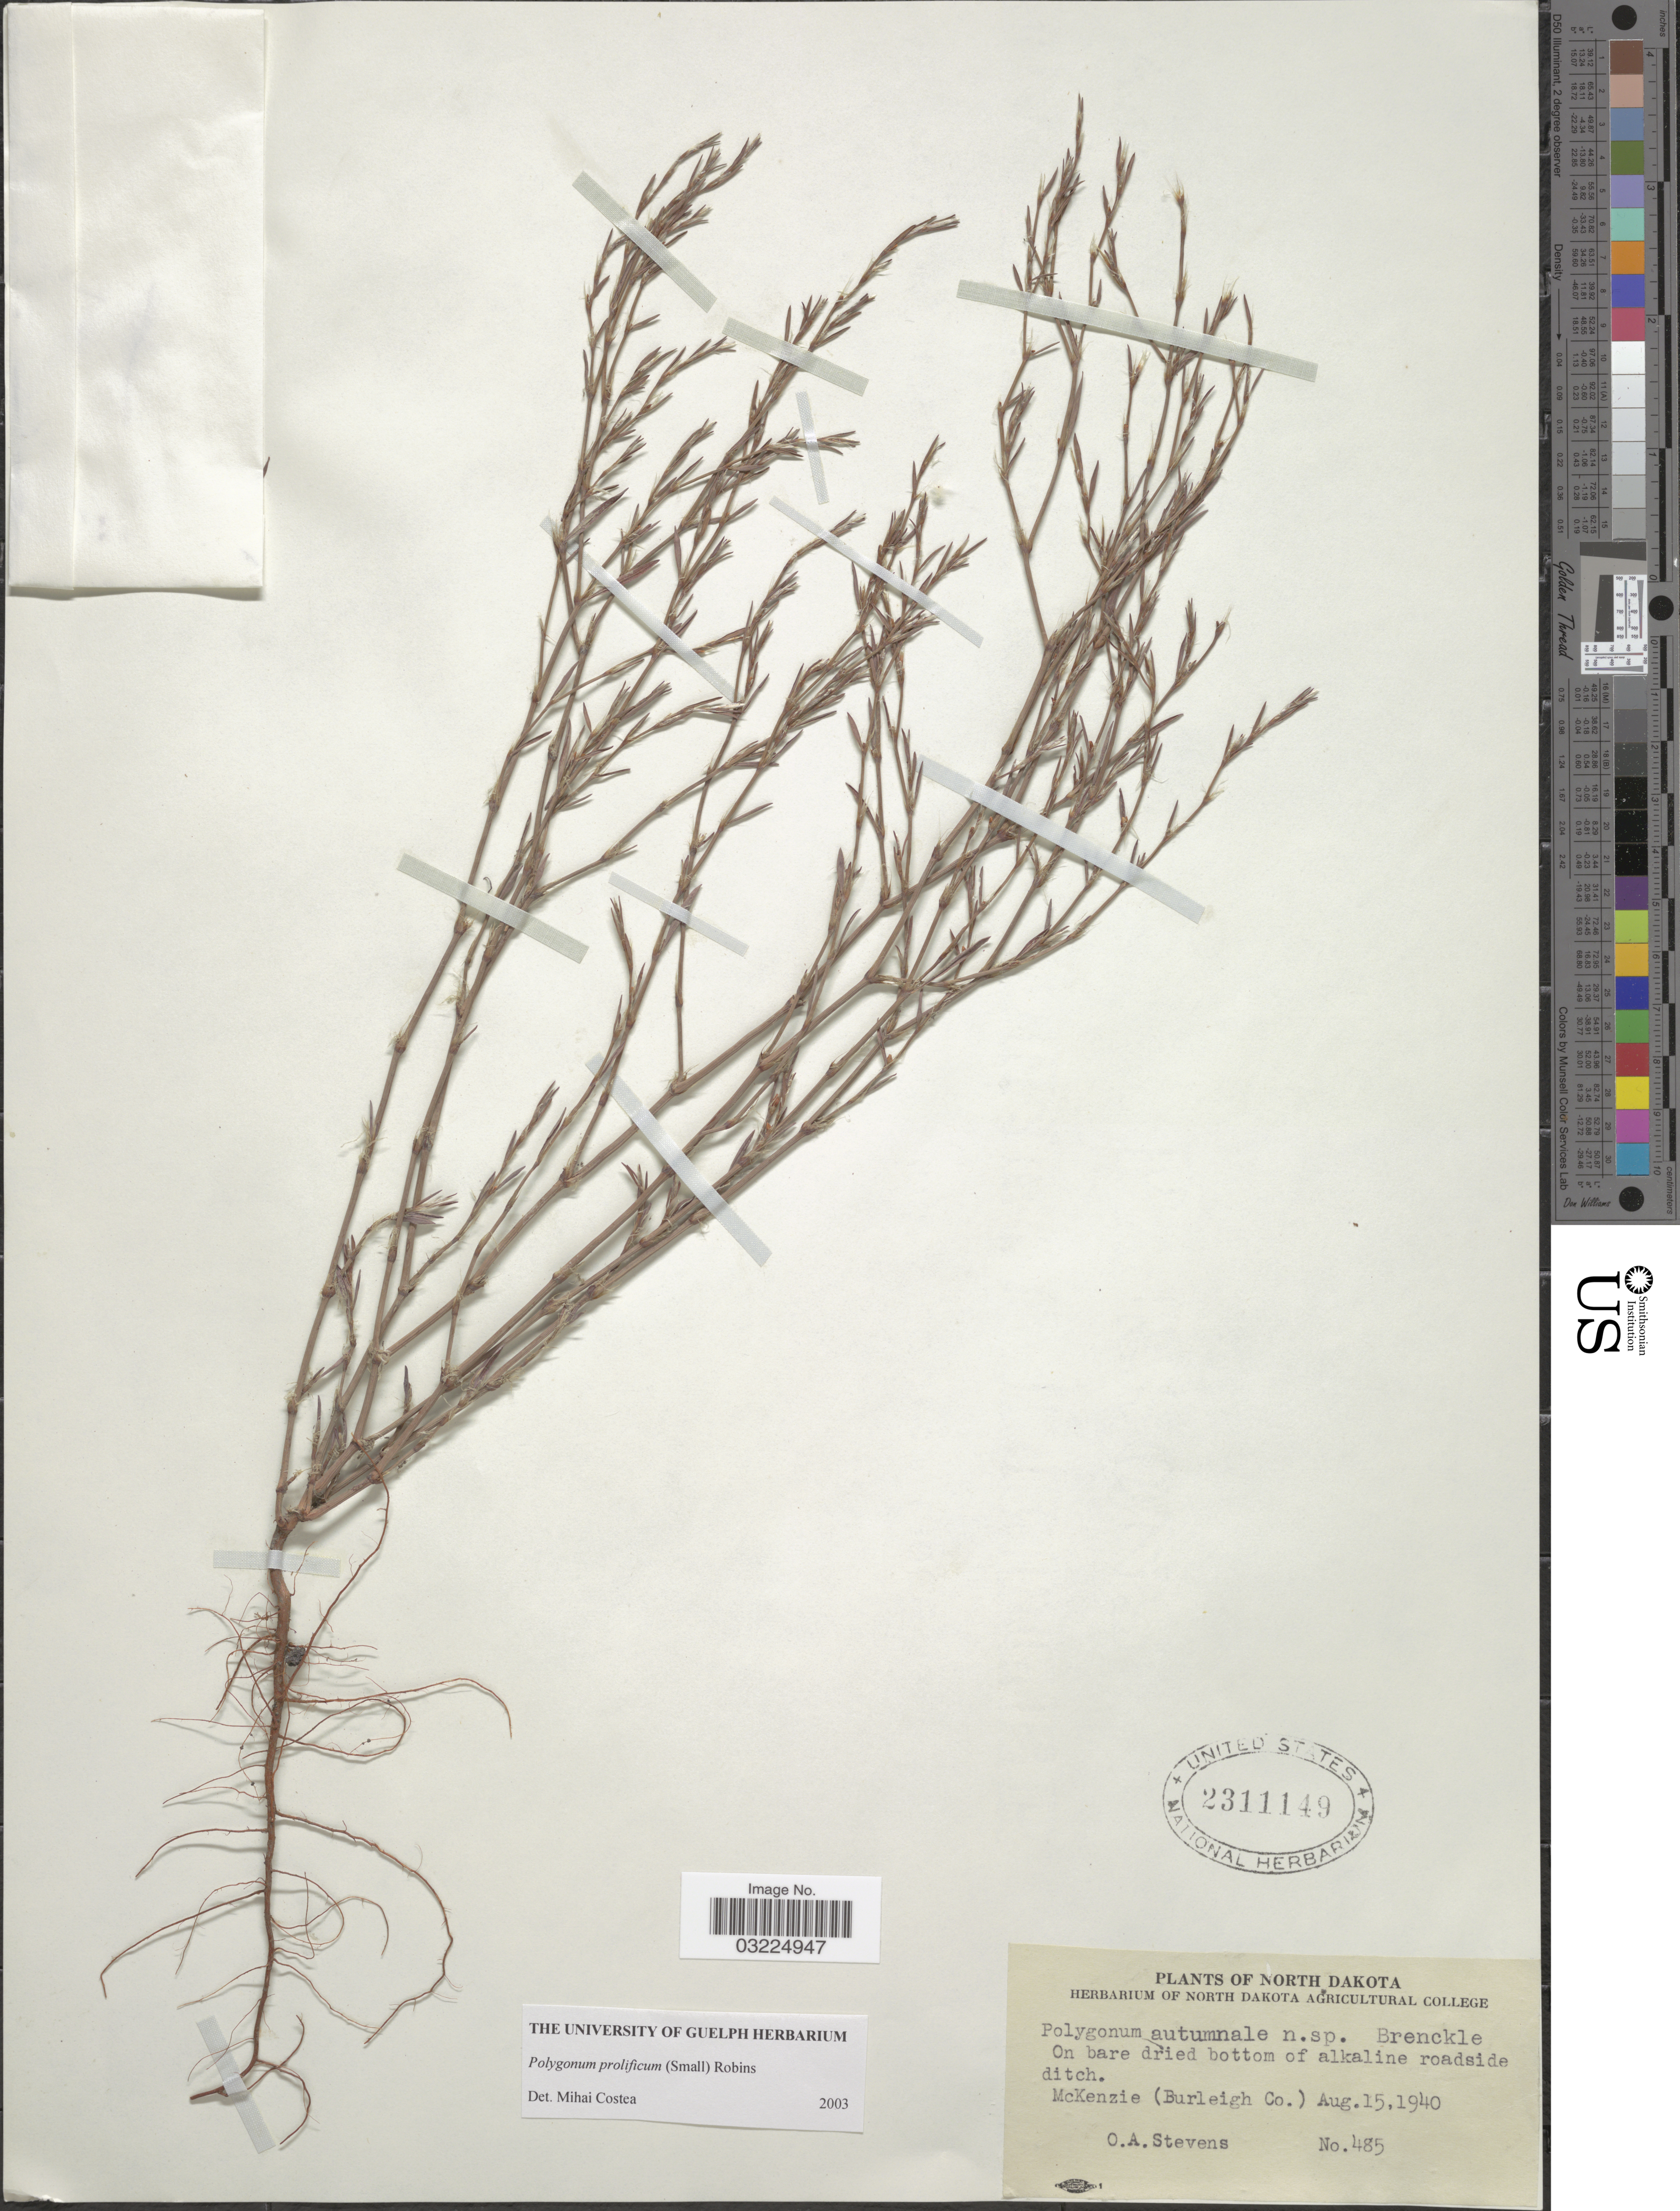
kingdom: Plantae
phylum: Tracheophyta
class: Magnoliopsida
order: Caryophyllales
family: Polygonaceae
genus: Polygonum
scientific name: Polygonum prolificum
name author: (Small) B.L. Rob.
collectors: O. A. Stevens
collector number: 485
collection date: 1940-08-15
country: United States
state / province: North Dakota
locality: On bare dried bottom of alkaline roadside ditch. McKenzie (Burleigh Co.).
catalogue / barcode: US 2311149